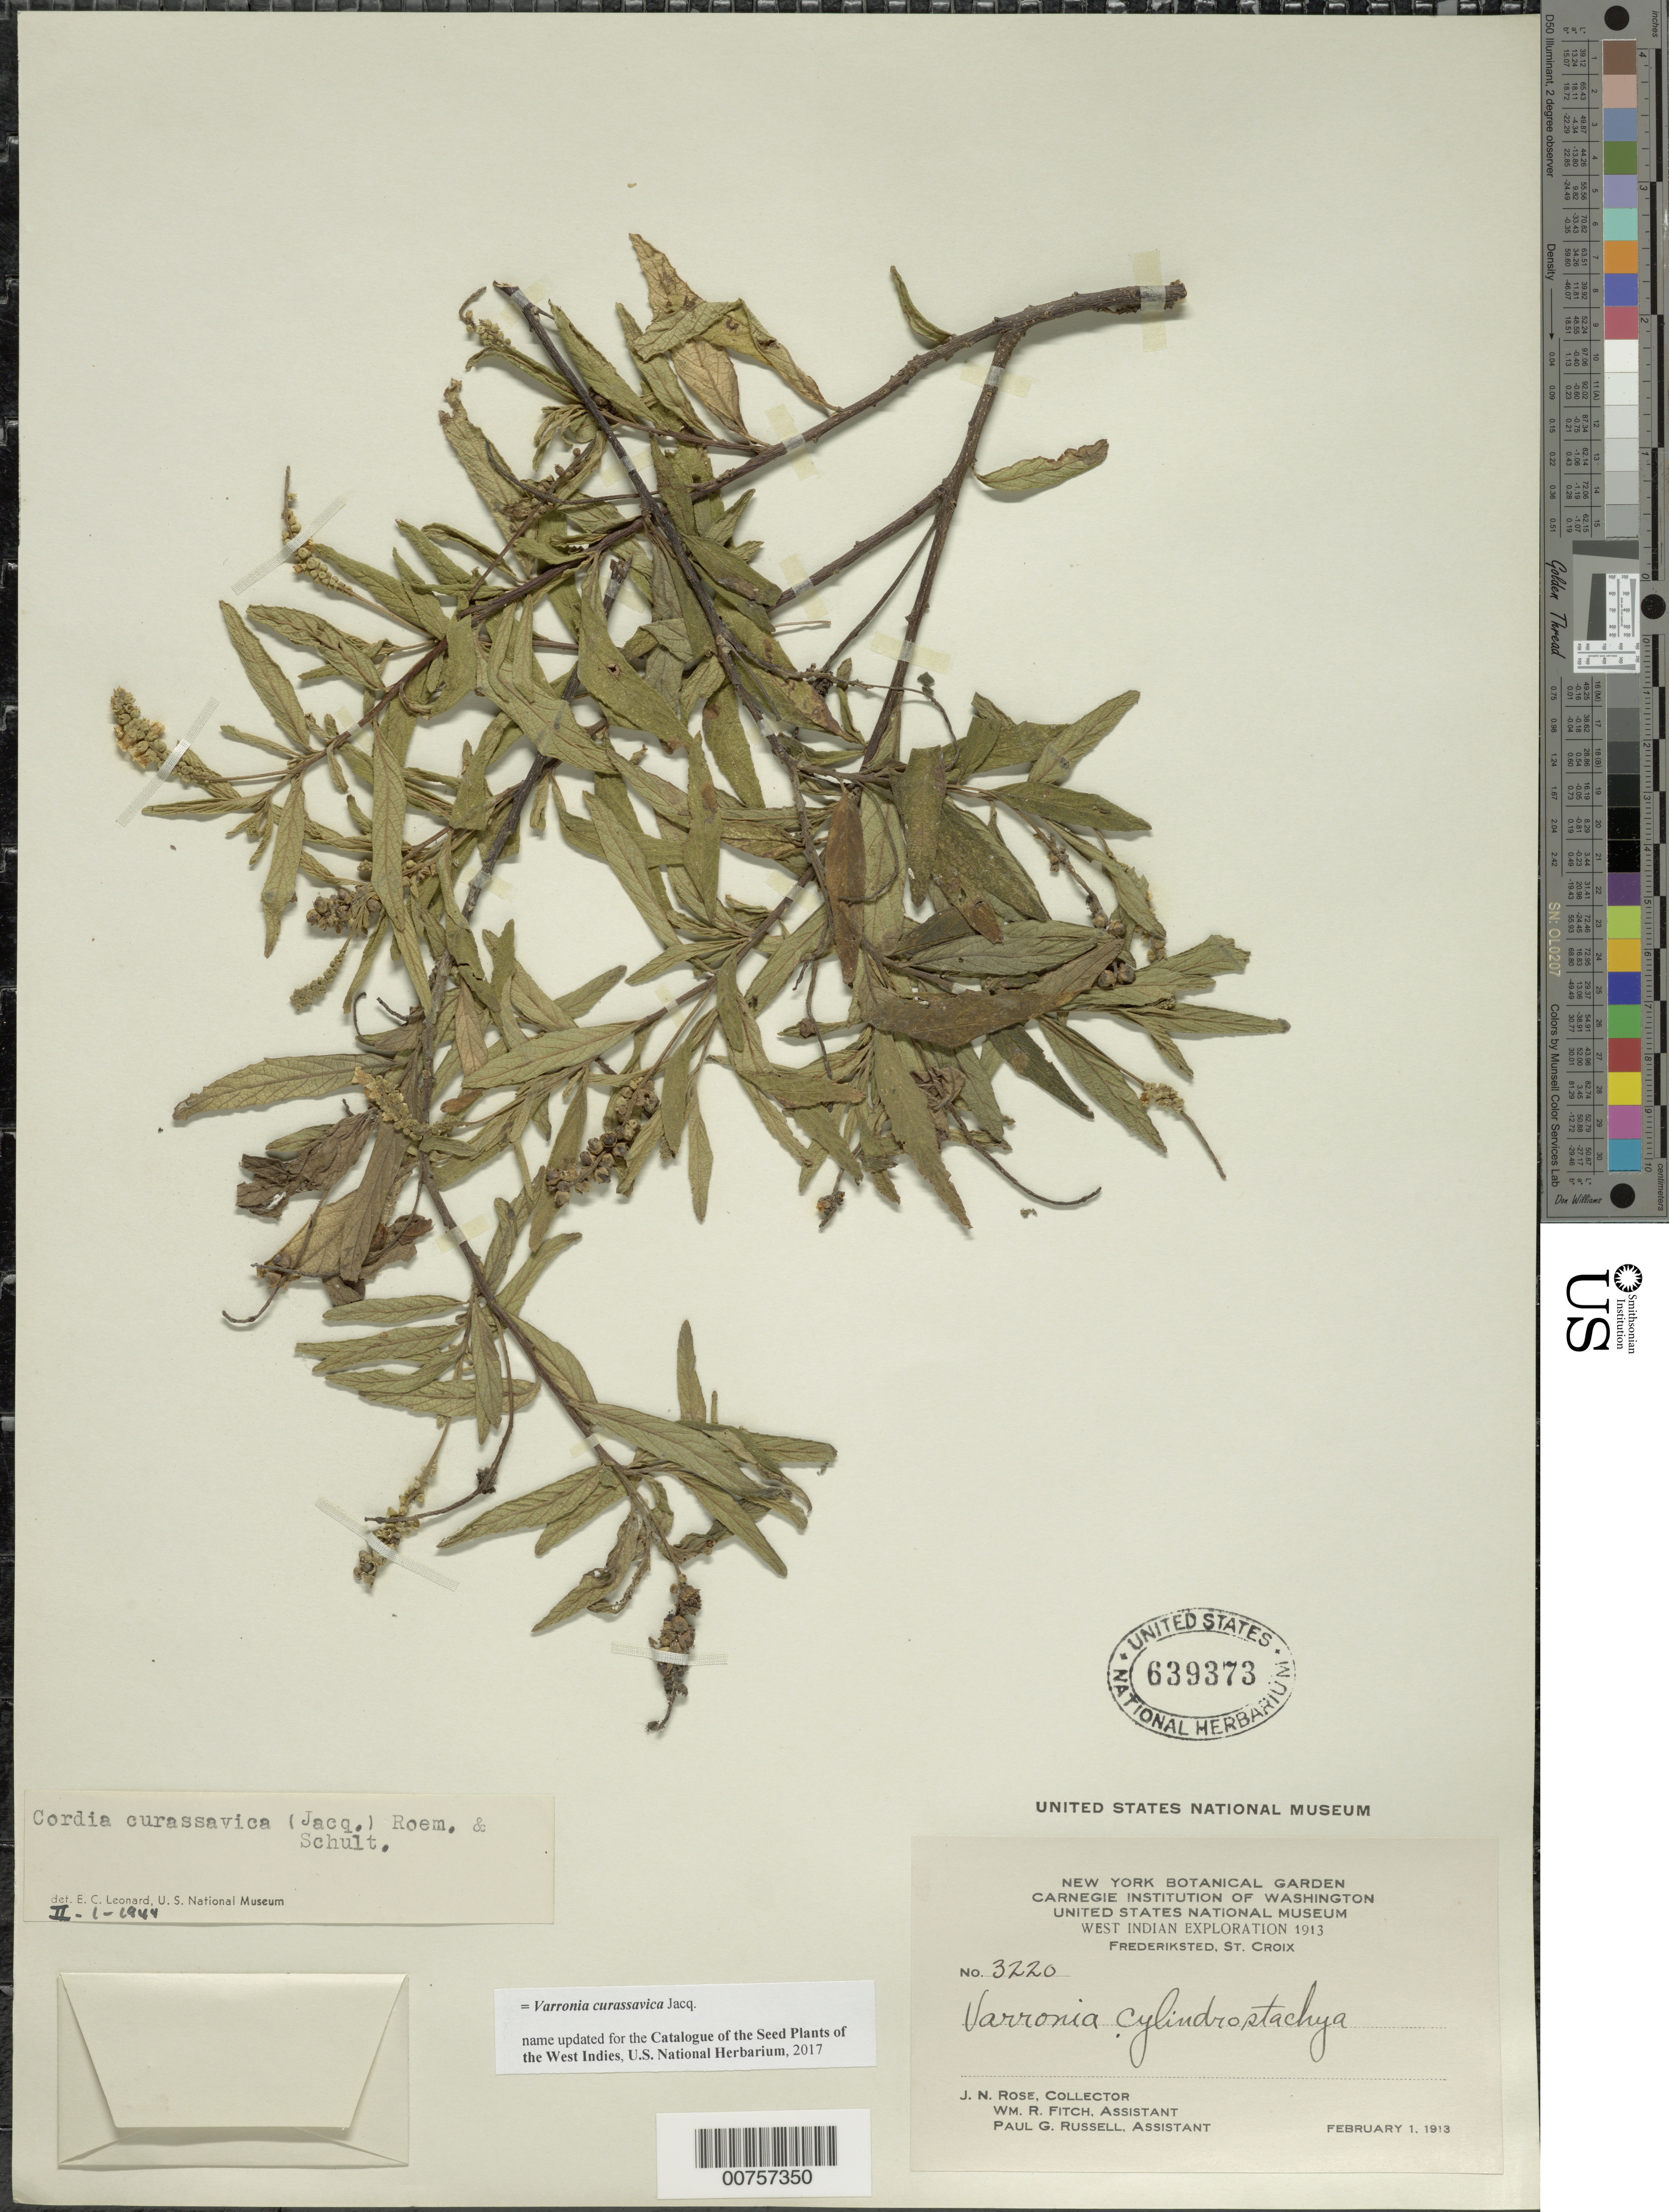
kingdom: Plantae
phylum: Tracheophyta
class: Magnoliopsida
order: Boraginales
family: Cordiaceae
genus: Varronia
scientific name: Varronia curassavica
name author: Jacq.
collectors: J. N. Rose, W. R. Fitch & P. G. Russell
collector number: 3220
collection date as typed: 01 Feb 1913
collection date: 1913-02-01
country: U.S. Virgin Islands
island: St. Croix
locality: Frederiksted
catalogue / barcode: US 639373